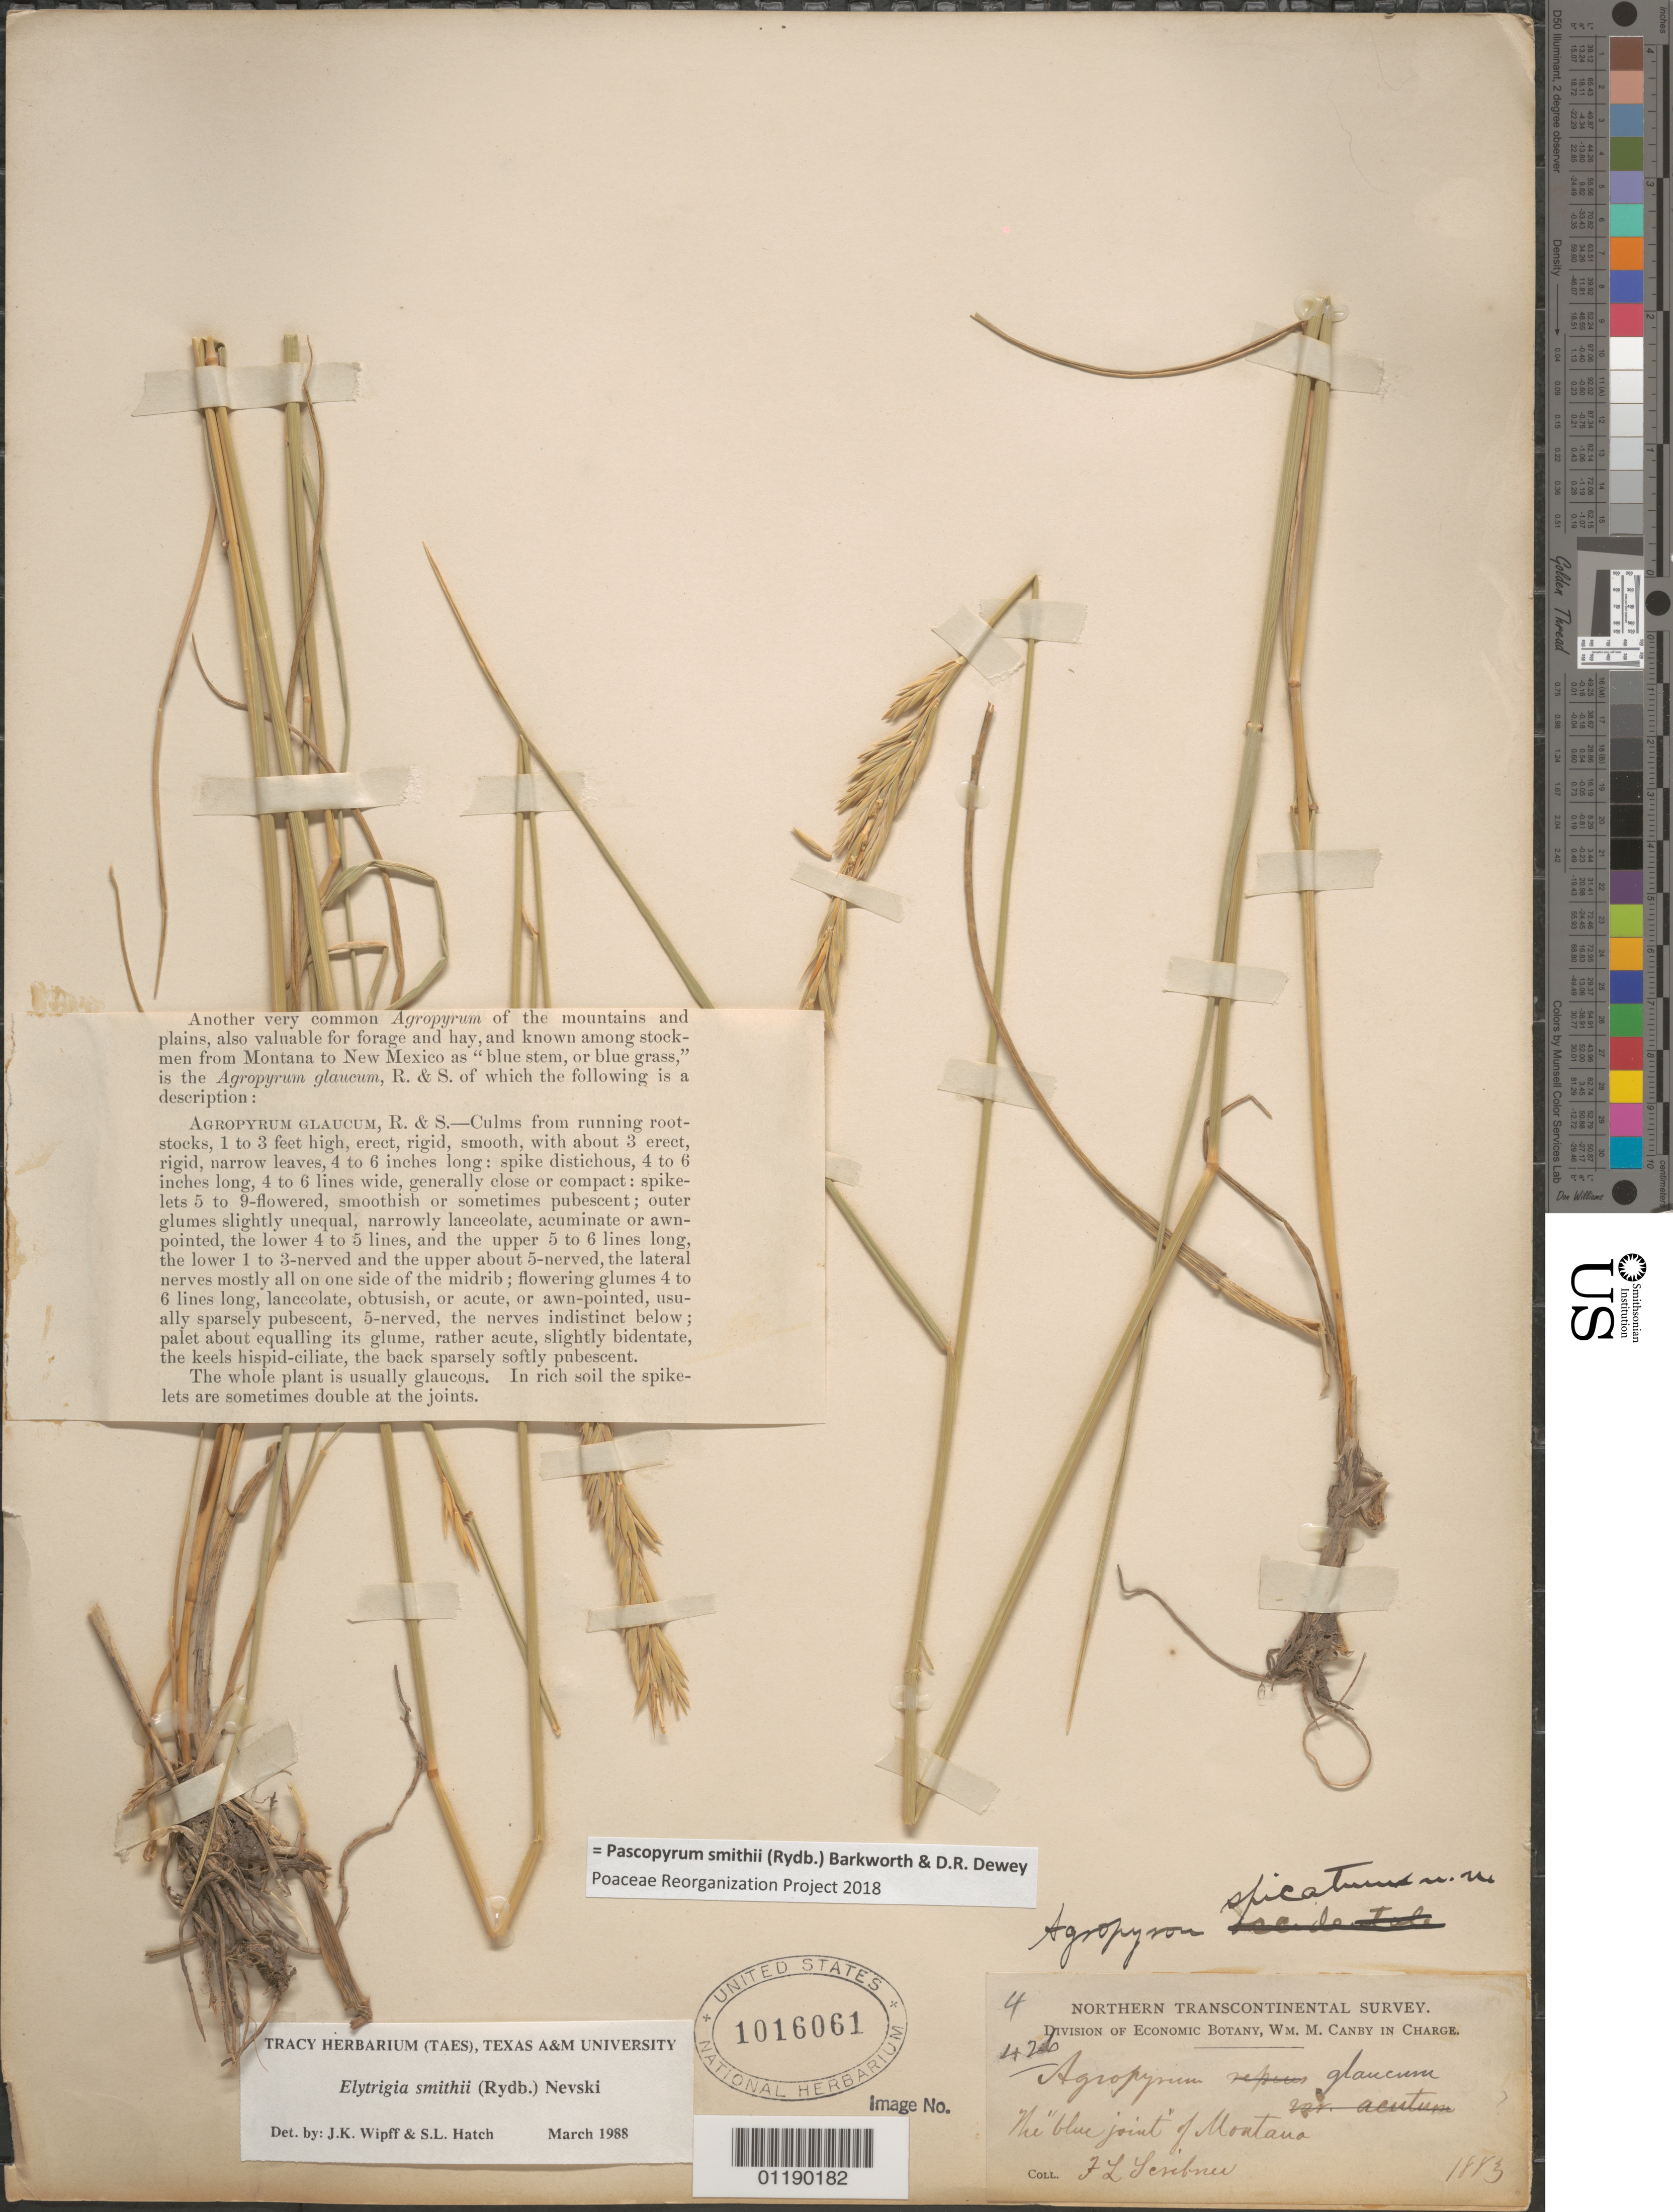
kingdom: Plantae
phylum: Tracheophyta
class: Liliopsida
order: Poales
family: Poaceae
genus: Pascopyrum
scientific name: Pascopyrum smithii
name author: (Rydb.) Barkworth & Dewey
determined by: Poaceae Reorganization Project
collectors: F. L. Scribner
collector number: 4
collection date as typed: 1883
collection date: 1883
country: United States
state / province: Montana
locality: The blue joint of Montana.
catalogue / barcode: US 1016061